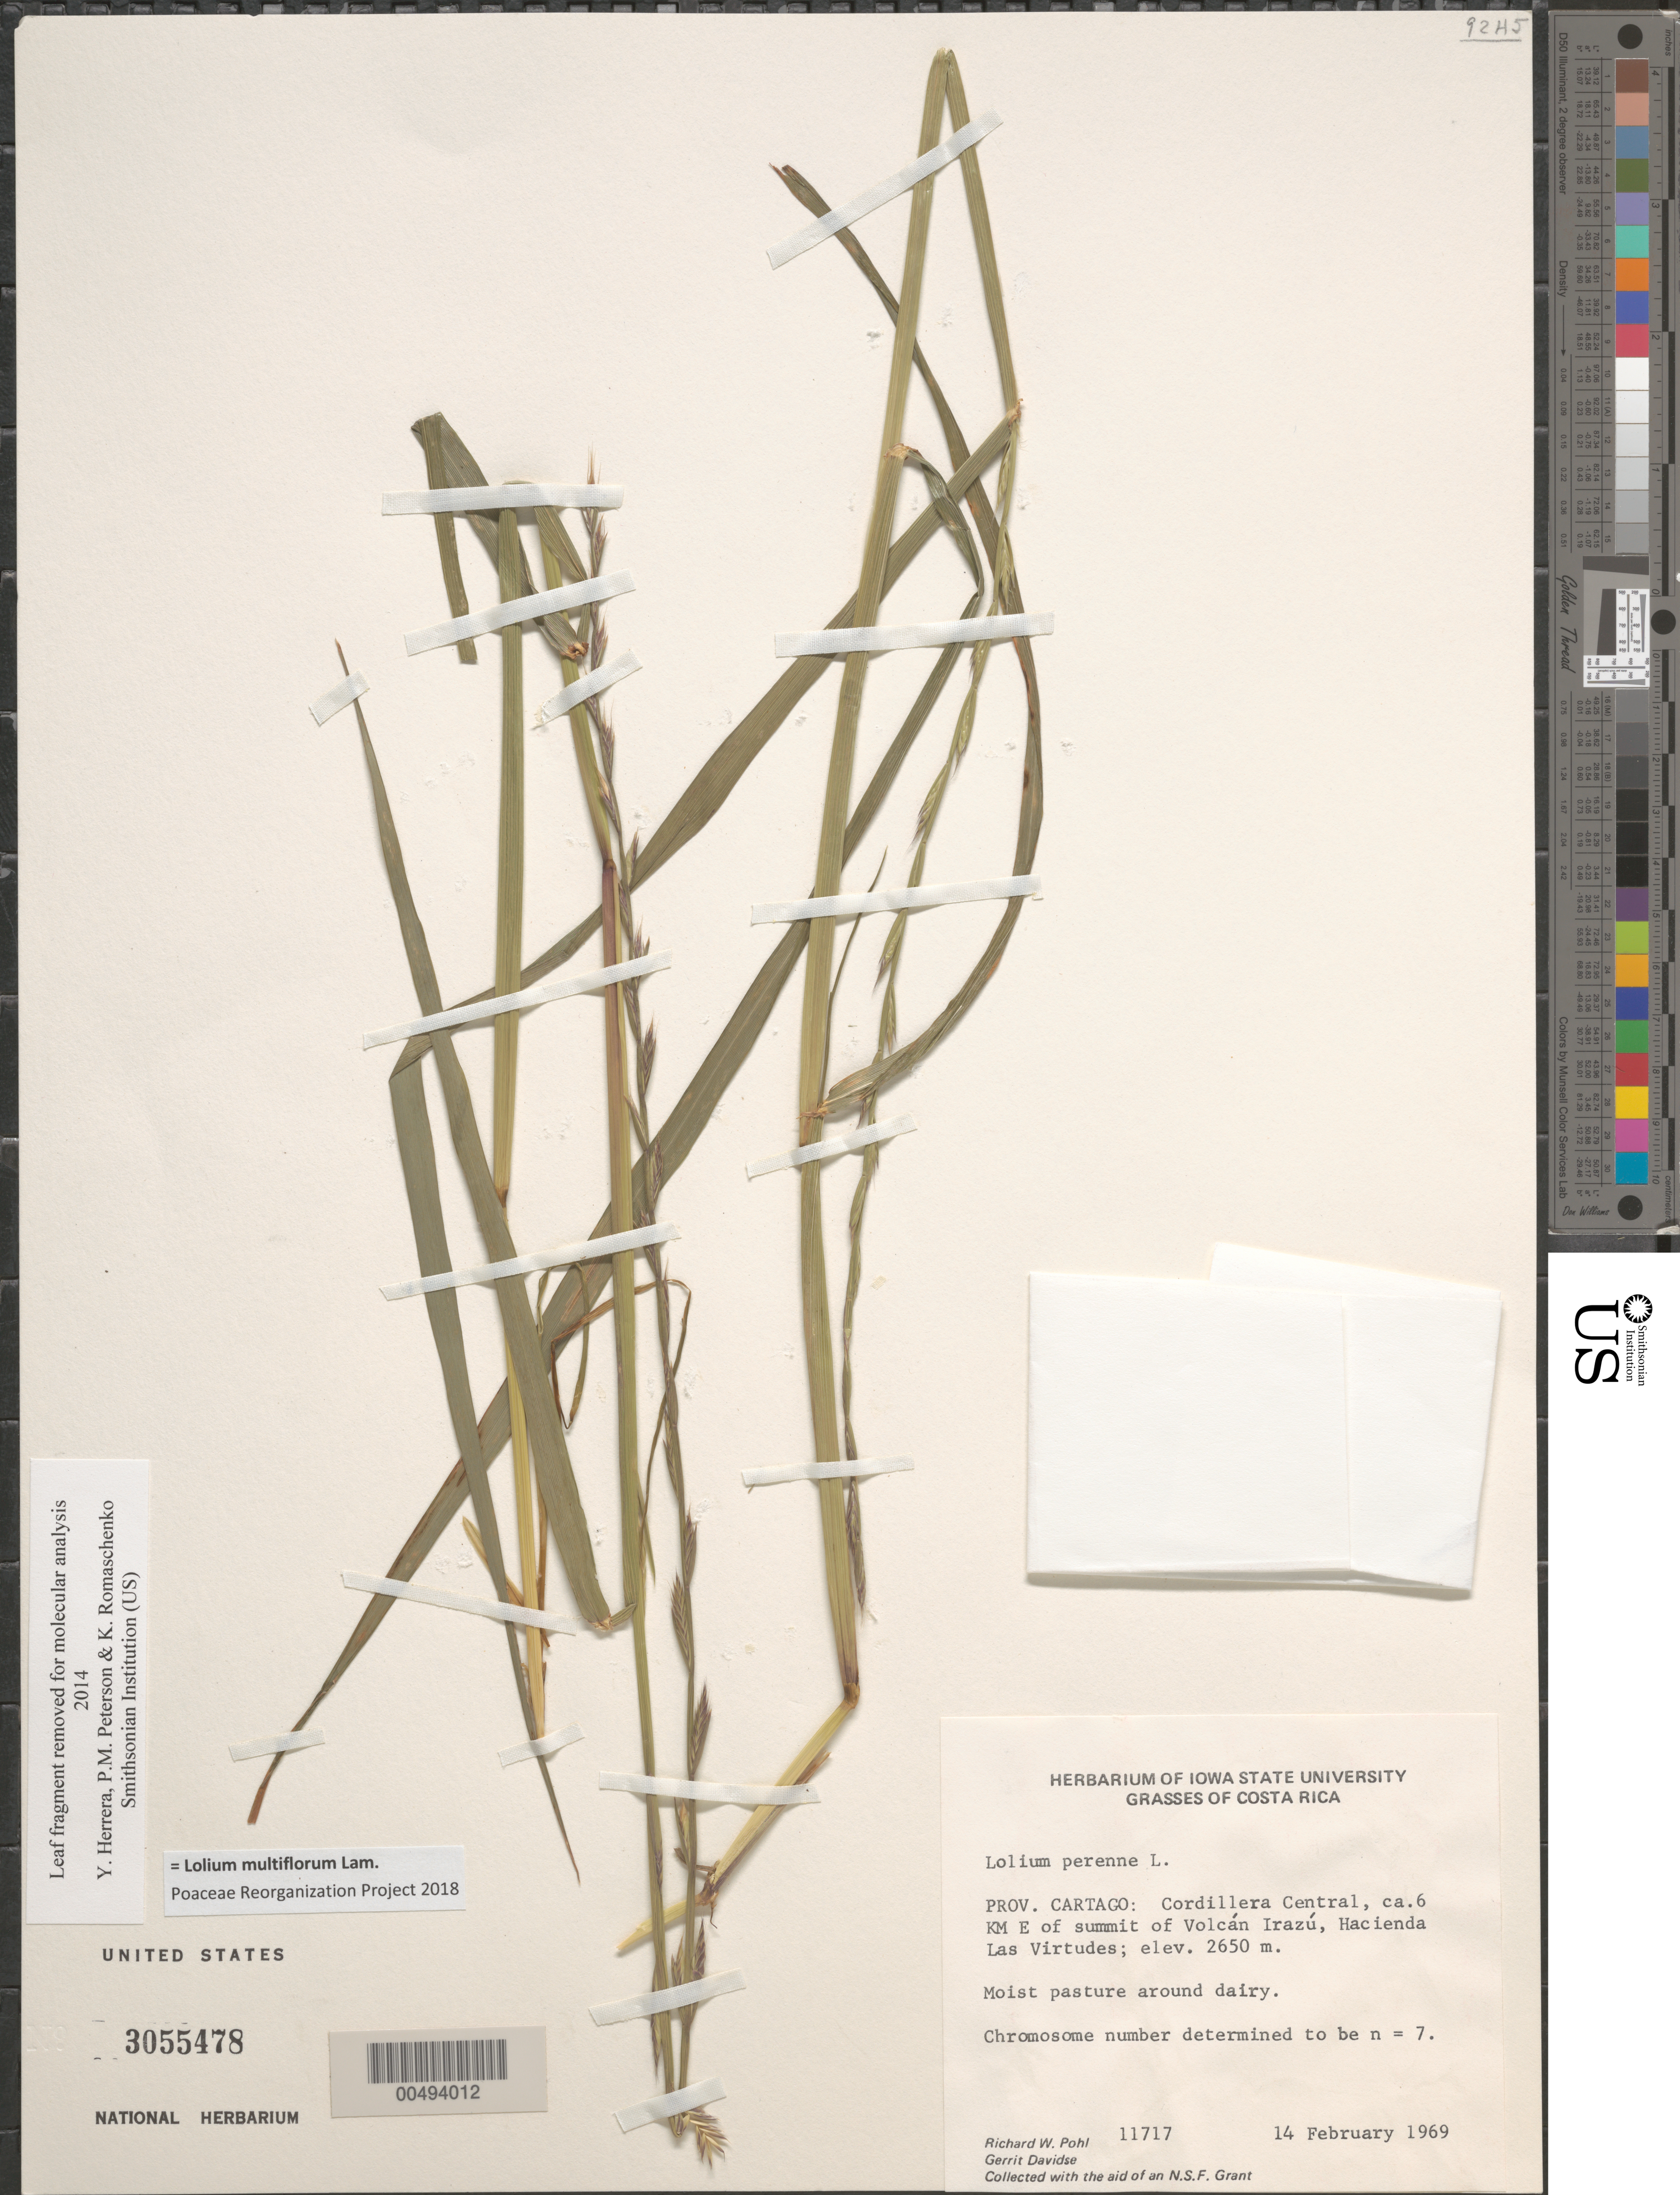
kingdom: Plantae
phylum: Tracheophyta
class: Liliopsida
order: Poales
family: Poaceae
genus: Lolium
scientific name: Lolium multiflorum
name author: Lam.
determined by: Poaceae Reorganization Project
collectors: R. W. Pohl & G. Davidse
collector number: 11717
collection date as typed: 14 Feb 1969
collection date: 1969-02-14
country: Costa Rica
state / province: Cartago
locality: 6 km E of summit of Volcan Irazu, Hacienda Las Virtudes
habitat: Moist pasture around dairy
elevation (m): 2650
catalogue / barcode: US 3055478